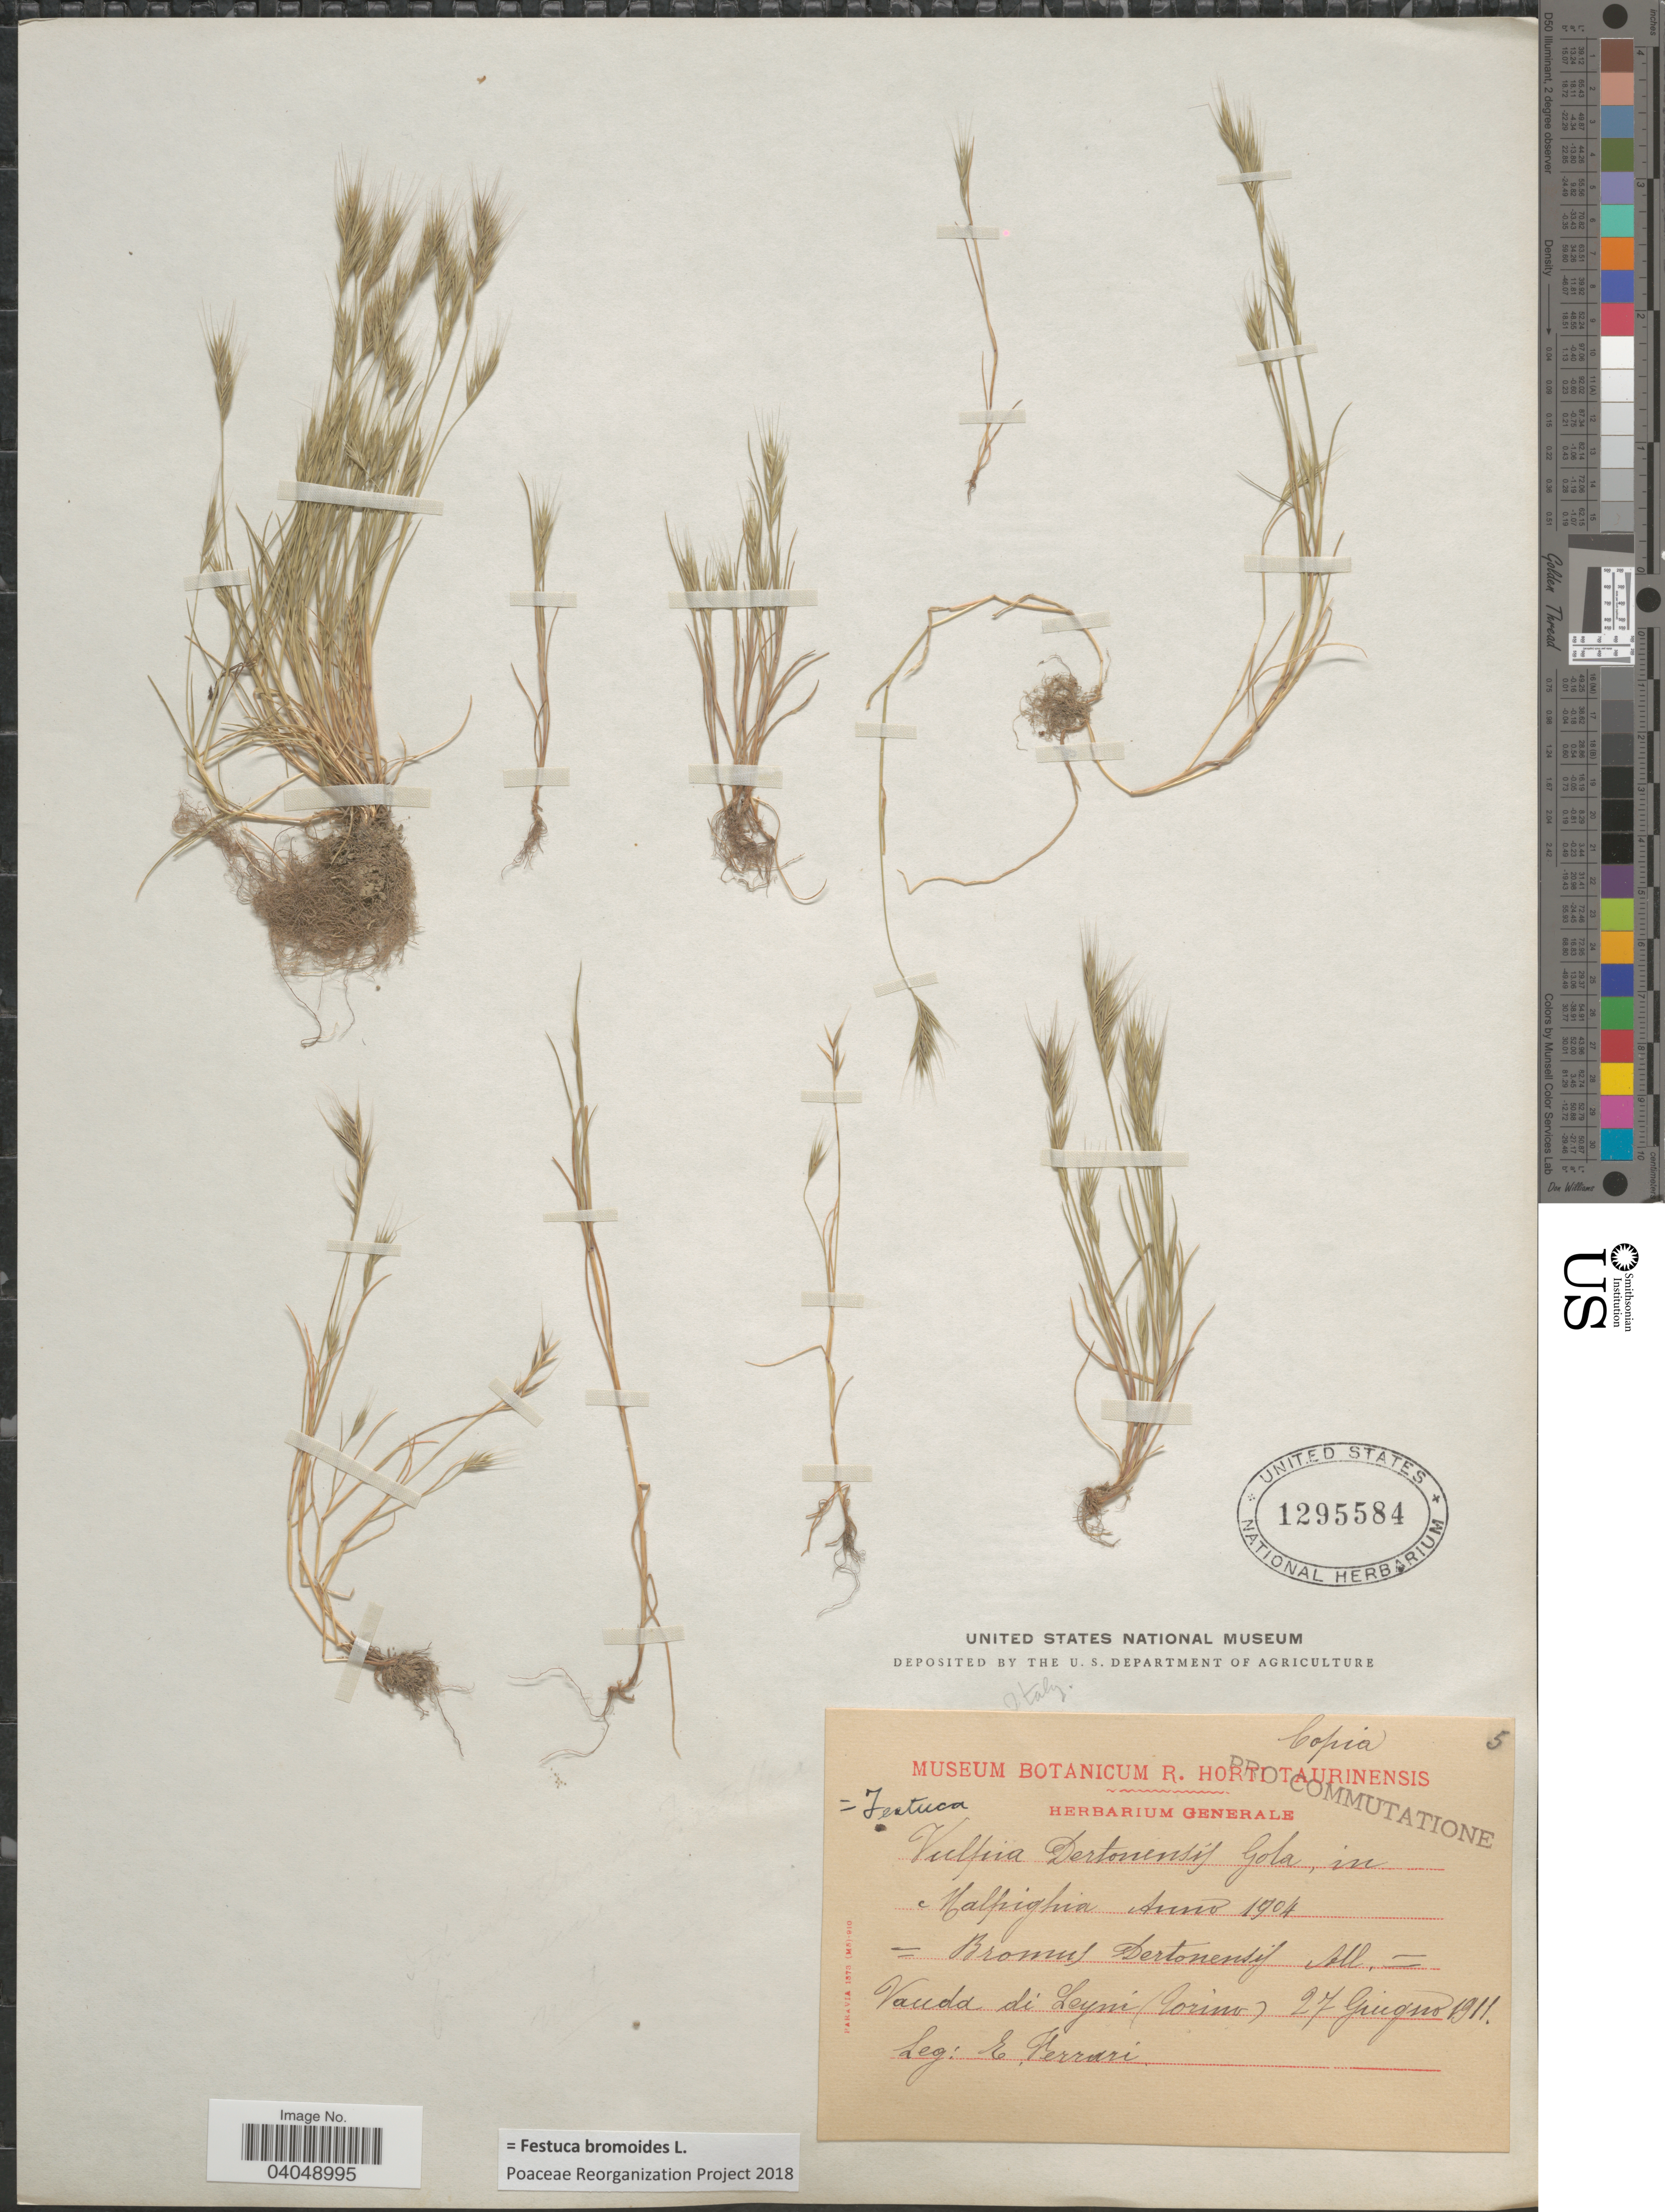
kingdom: Plantae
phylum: Tracheophyta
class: Liliopsida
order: Poales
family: Poaceae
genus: Festuca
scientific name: Festuca bromoides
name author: L.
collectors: E. Herrari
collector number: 5?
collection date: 1911-06-27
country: Italy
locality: Vauda di Leyni (Torino).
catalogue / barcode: US 1295584